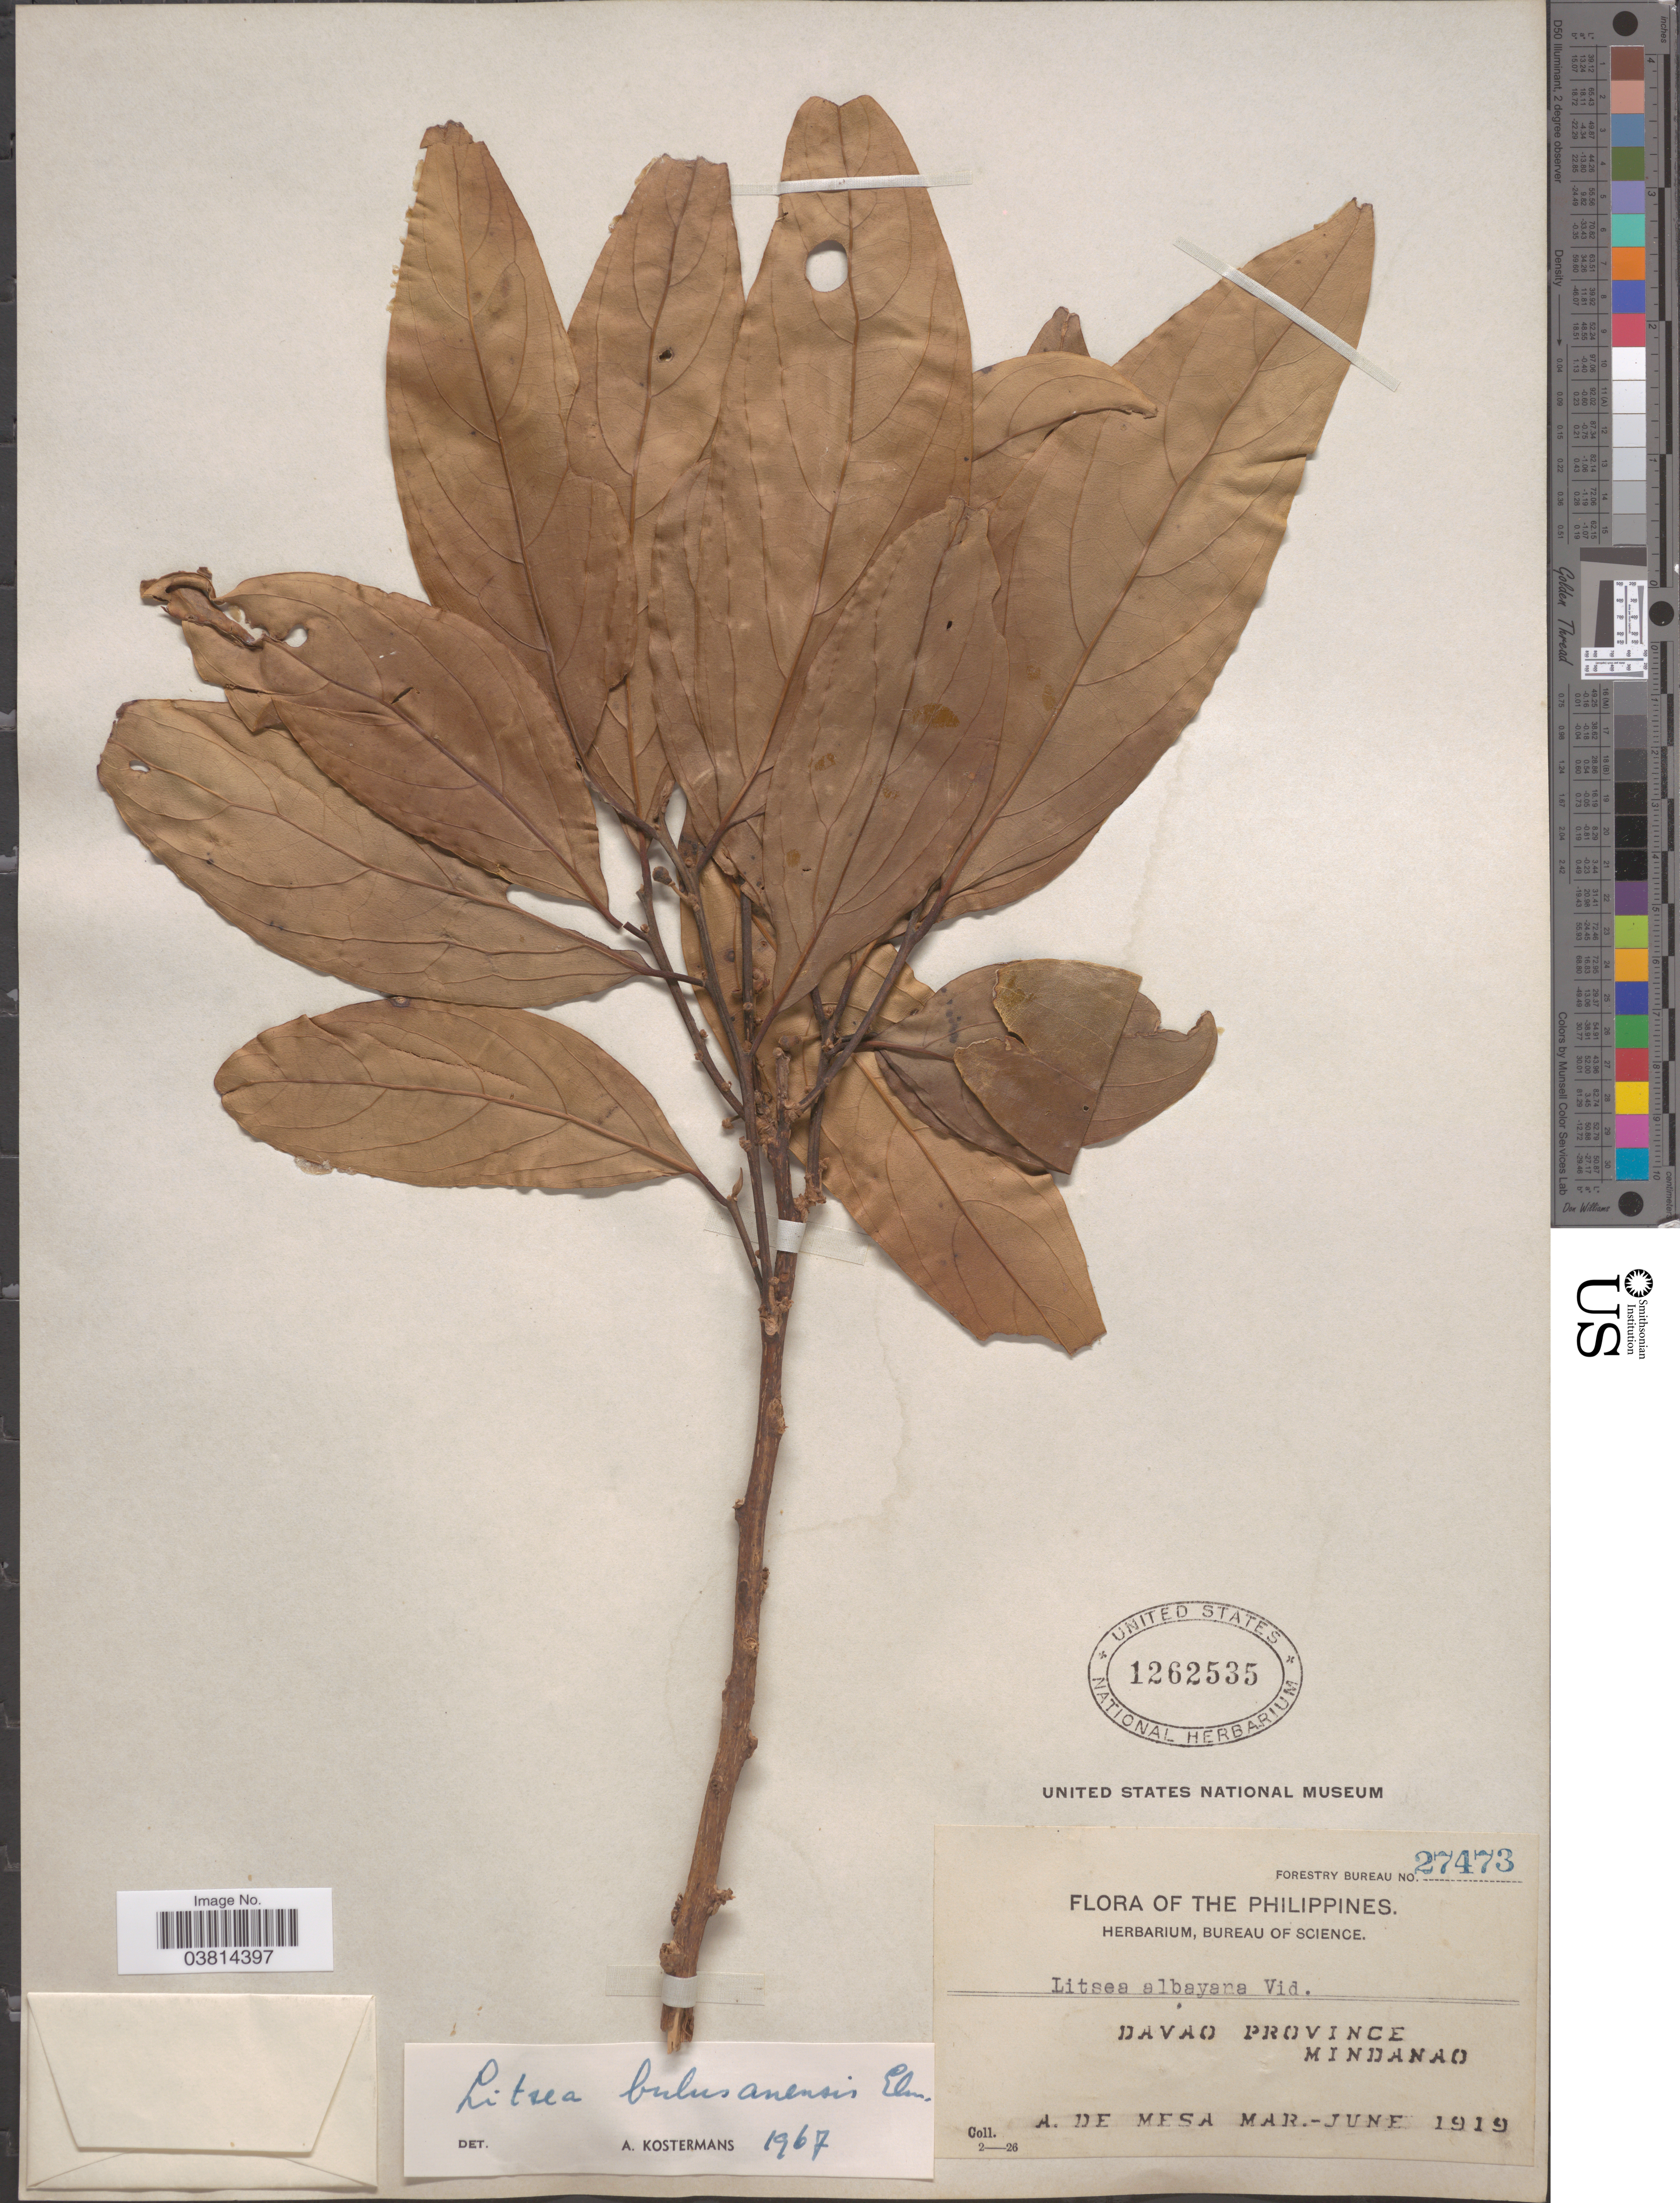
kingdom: Plantae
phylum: Tracheophyta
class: Magnoliopsida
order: Laurales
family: Lauraceae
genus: Litsea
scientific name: Litsea bulusanensis Elmer, nom. inval.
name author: Elmer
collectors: A. De Mesa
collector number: Forestry Bureau 27473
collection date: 1919-03/1919-06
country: Philippines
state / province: Davao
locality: Davao Province. Mindanao.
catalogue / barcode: US 1262535